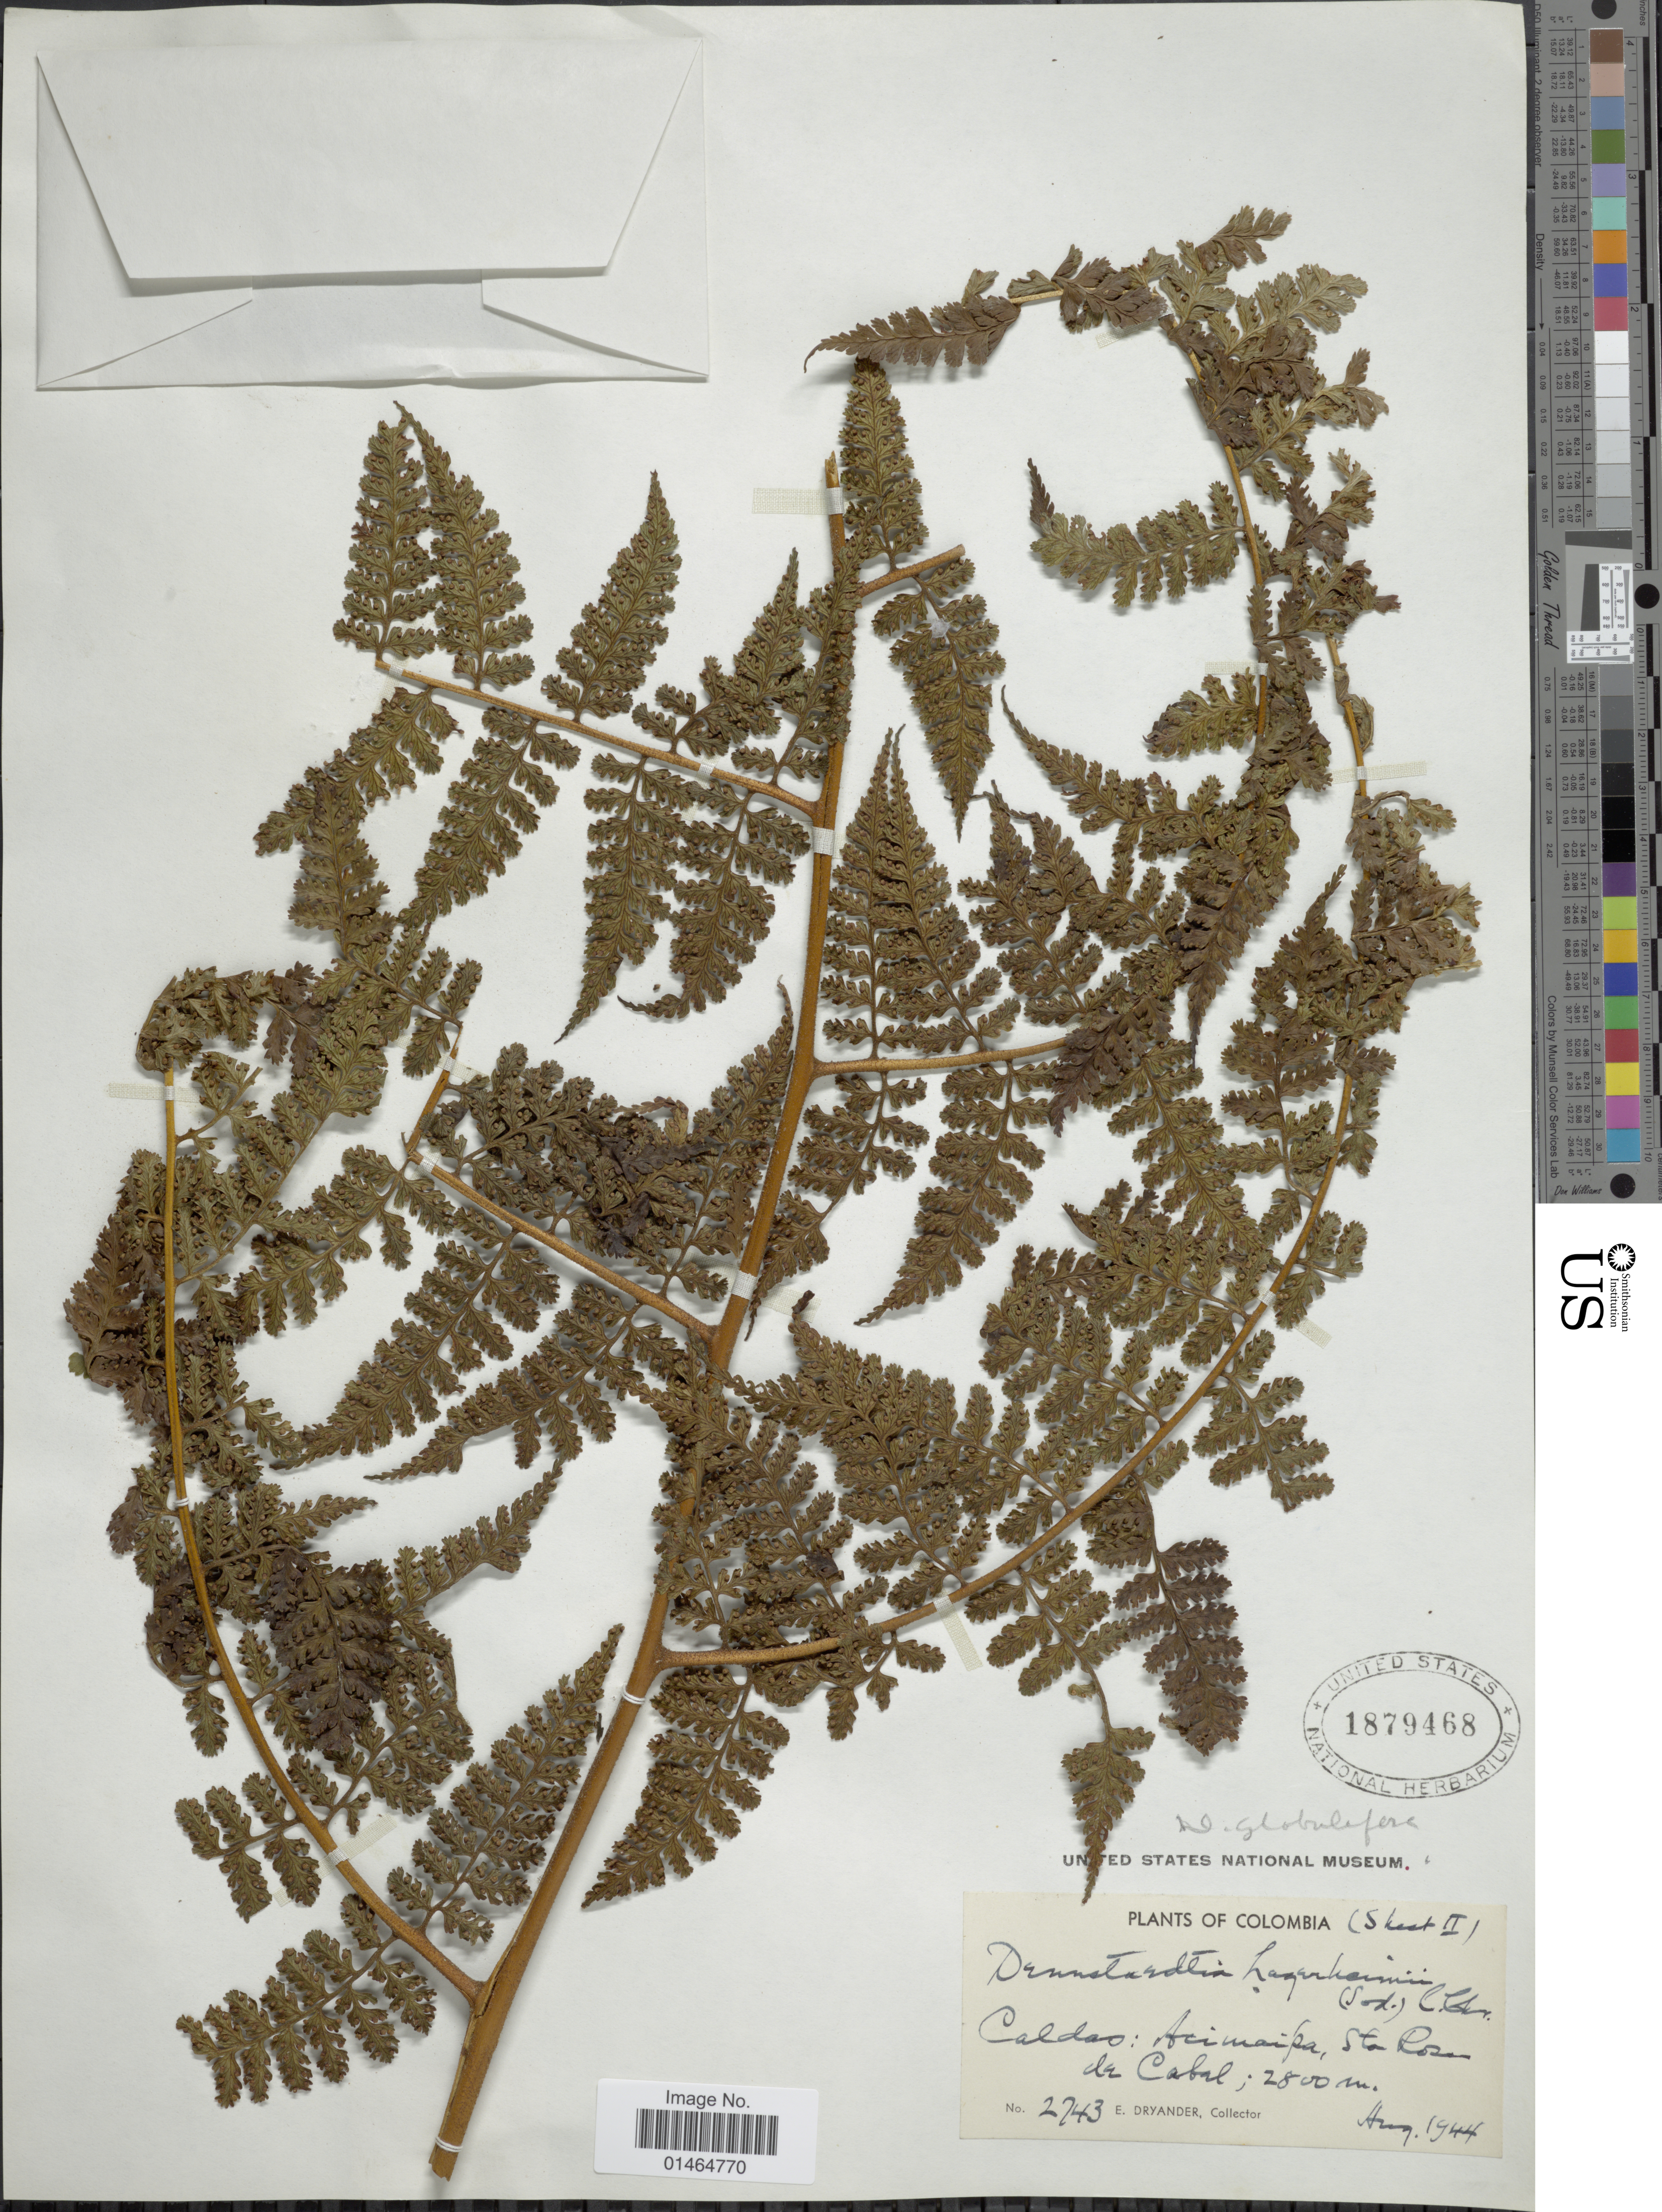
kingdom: Plantae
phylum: Tracheophyta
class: Polypodiopsida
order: Polypodiales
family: Dennstaedtiaceae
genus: Dennstaedtia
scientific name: Dennstaedtia globulifera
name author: (Poir.) Hieron.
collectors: E. Dryander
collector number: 2743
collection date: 1944-08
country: Colombia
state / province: Caldas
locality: Acimaipa, Sta Rosa de Cabal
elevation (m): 2800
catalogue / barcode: US 1879468